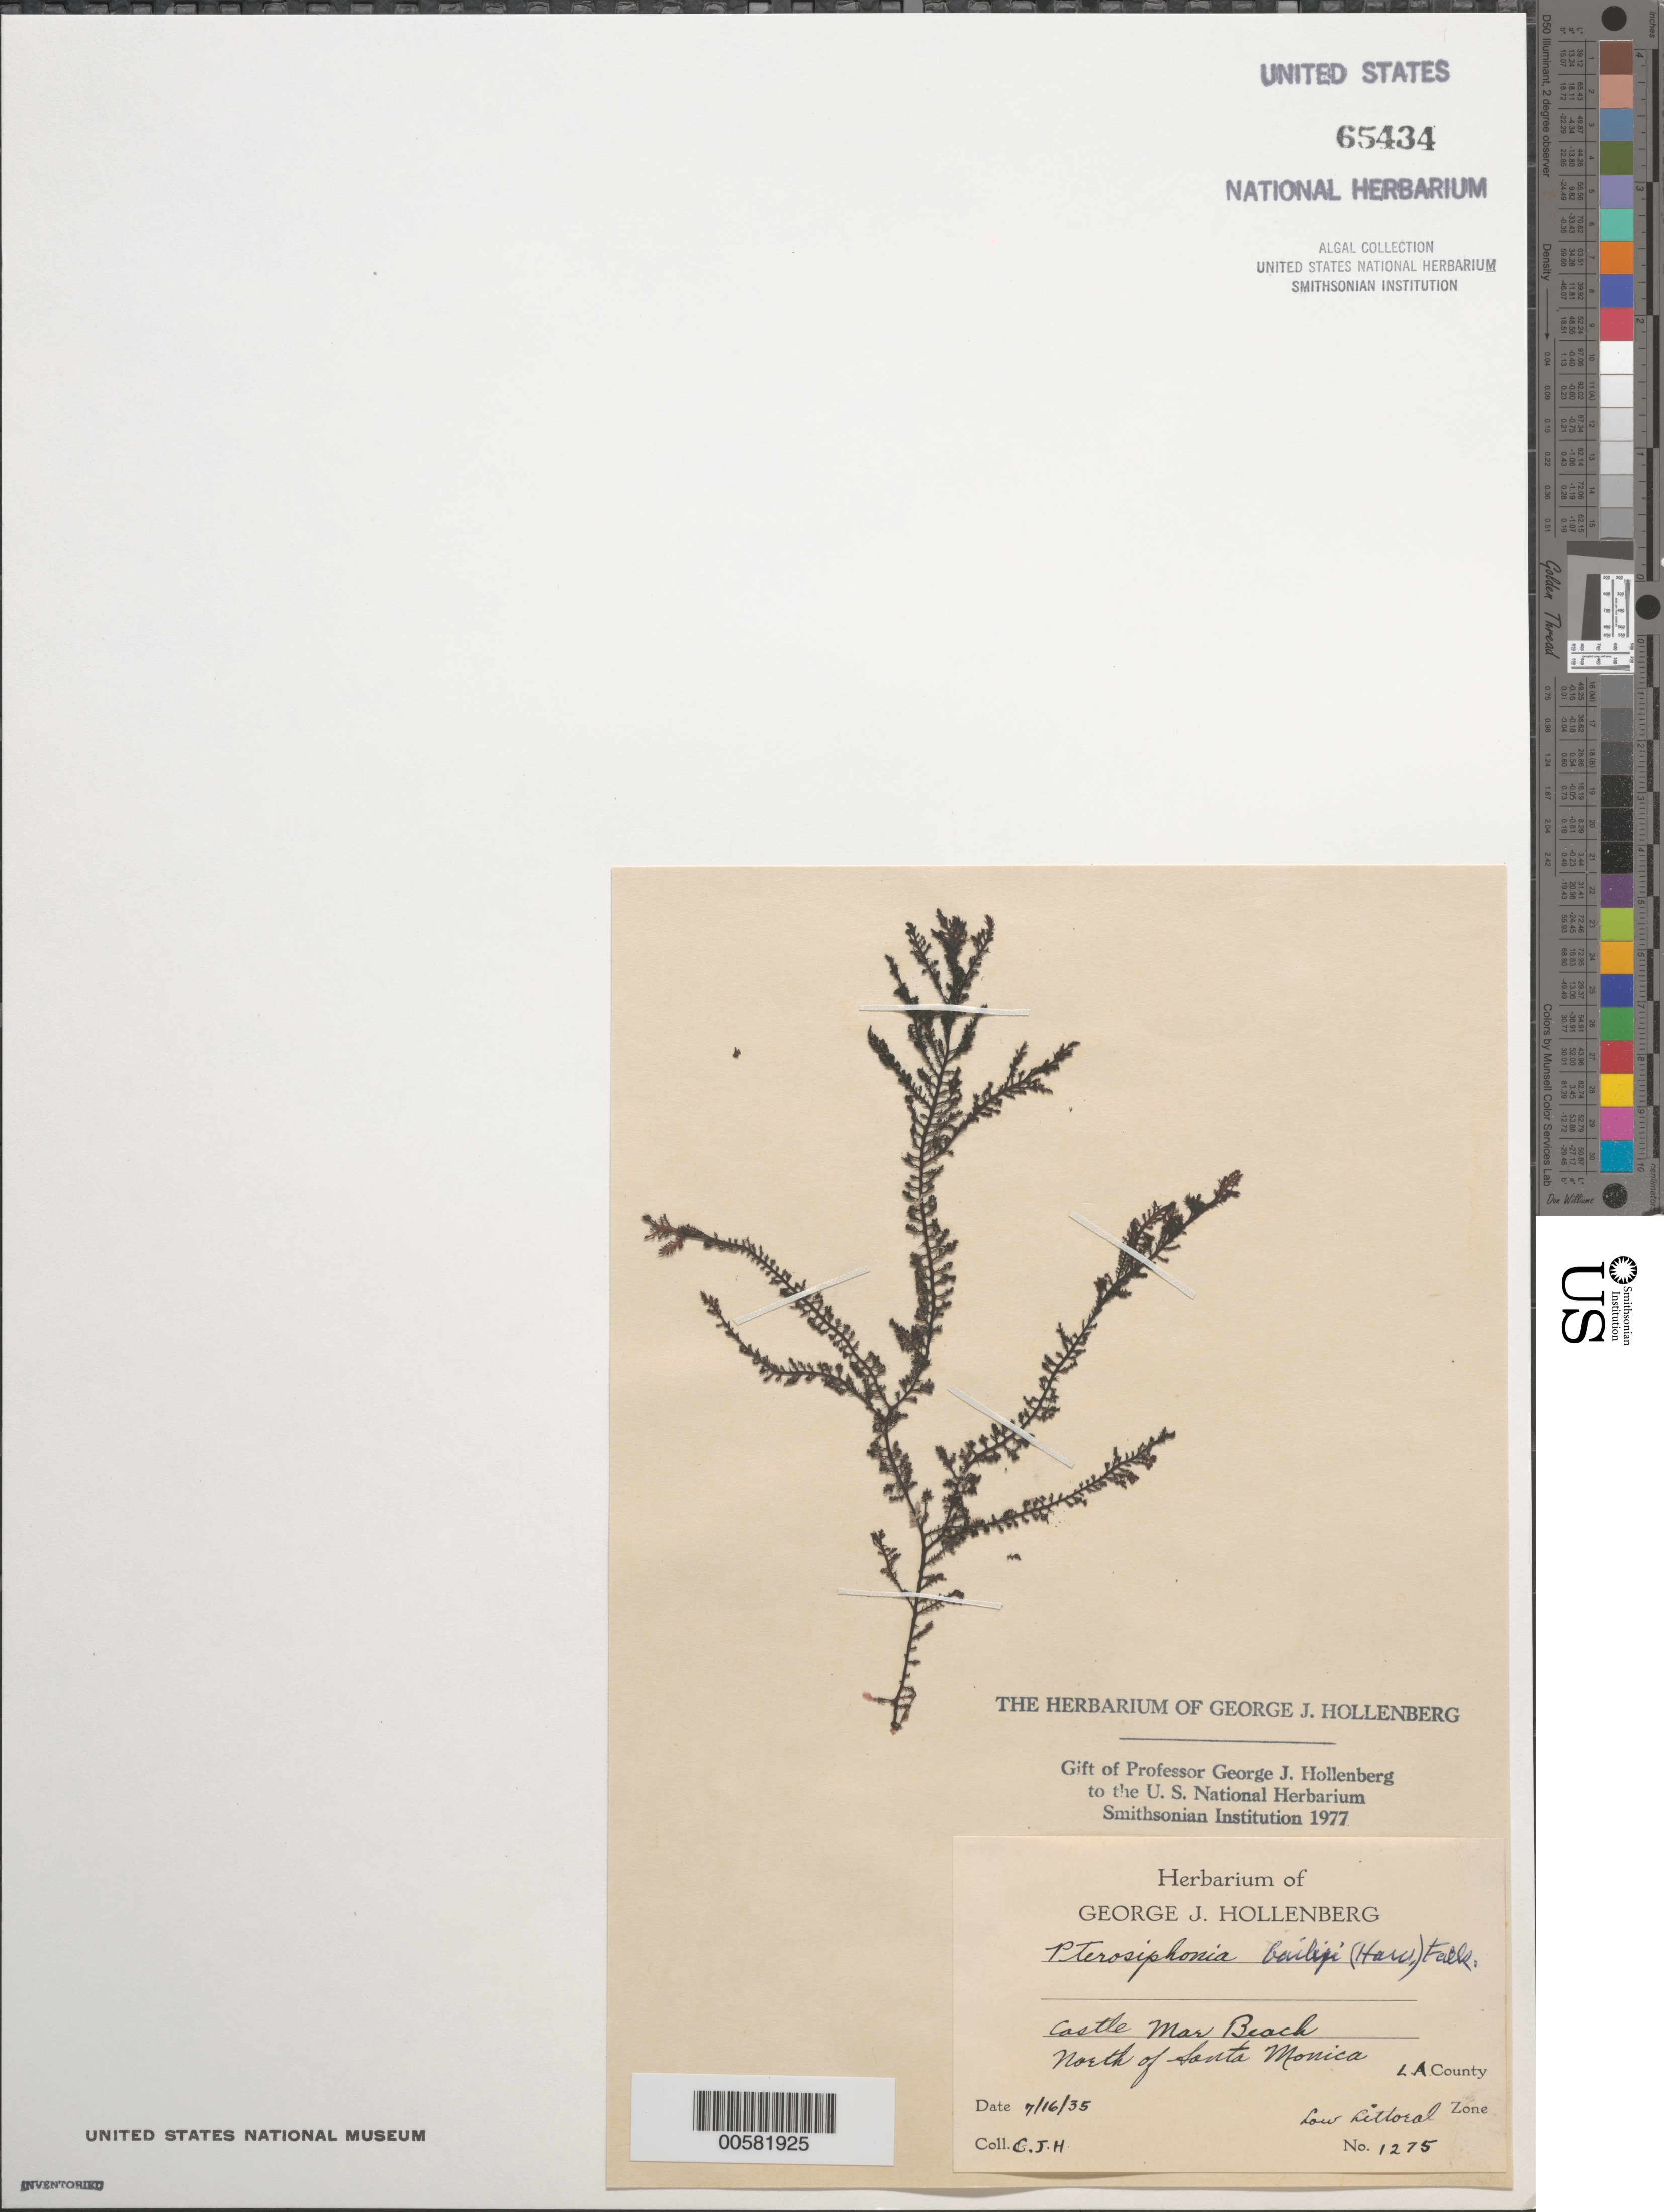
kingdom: Plantae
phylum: Rhodophyta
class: Florideophyceae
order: Ceramiales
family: Rhodomelaceae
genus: Symphyocladiella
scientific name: Symphyocladiella baileyi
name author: (Harvey) D.E.Bustamante et al.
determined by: Algae name updating Project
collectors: G. Hollenberg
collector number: GJH 1275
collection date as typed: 16 Jul 1935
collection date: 1935-07-16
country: United States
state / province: California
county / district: Los Angeles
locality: Castle Mar Beach, north of Santa Monica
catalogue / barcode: US 65434